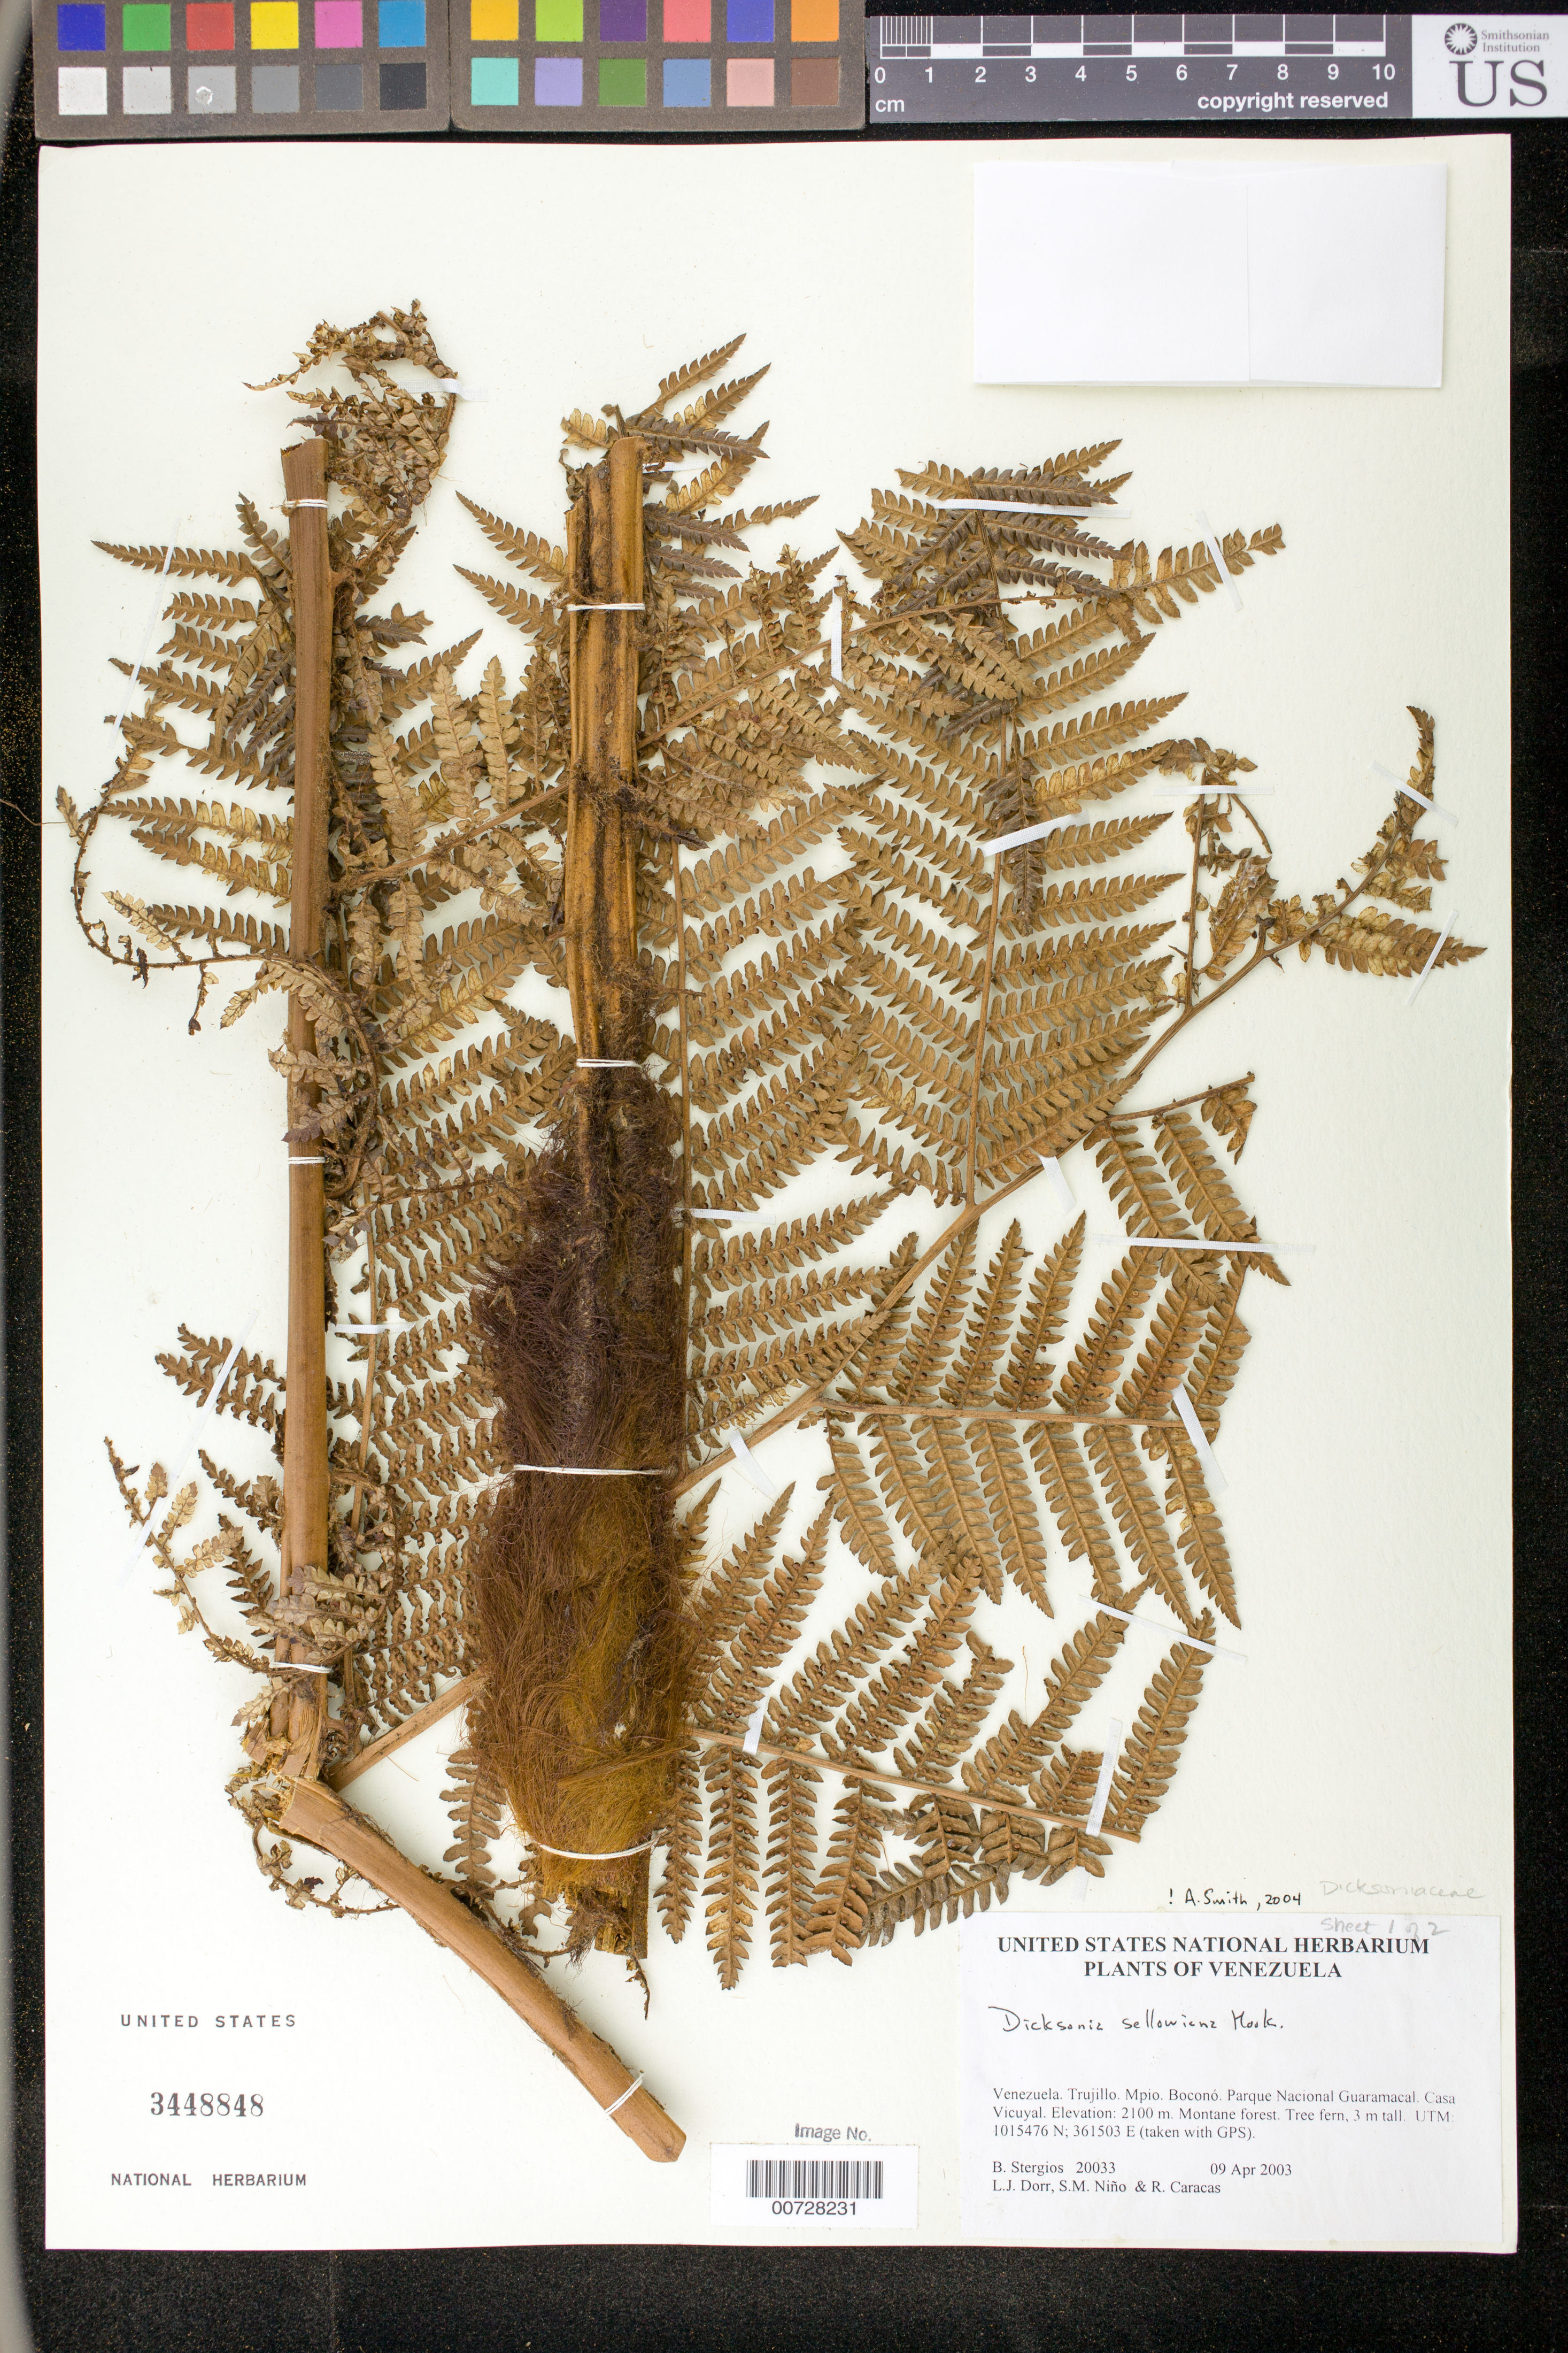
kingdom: Plantae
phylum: Tracheophyta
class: Polypodiopsida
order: Cyatheales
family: Dicksoniaceae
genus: Dicksonia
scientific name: Dicksonia sellowiana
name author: Hook.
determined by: Dorr, L. J., (BOT), Smithsonian Institution - National Museum of Natural History (UNITED STATES)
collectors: B. G. Stergios, L. J. Dorr, S. M. Niño & R. Caracas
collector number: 20033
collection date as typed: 09 Apr 2003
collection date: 2003-04-09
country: Venezuela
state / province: Trujillo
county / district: Boconó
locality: Parque Nacional Guaramacal. Casa Vicuyal.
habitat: Montane forest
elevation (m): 2100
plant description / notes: PORT, US, VEN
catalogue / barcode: US 3448848